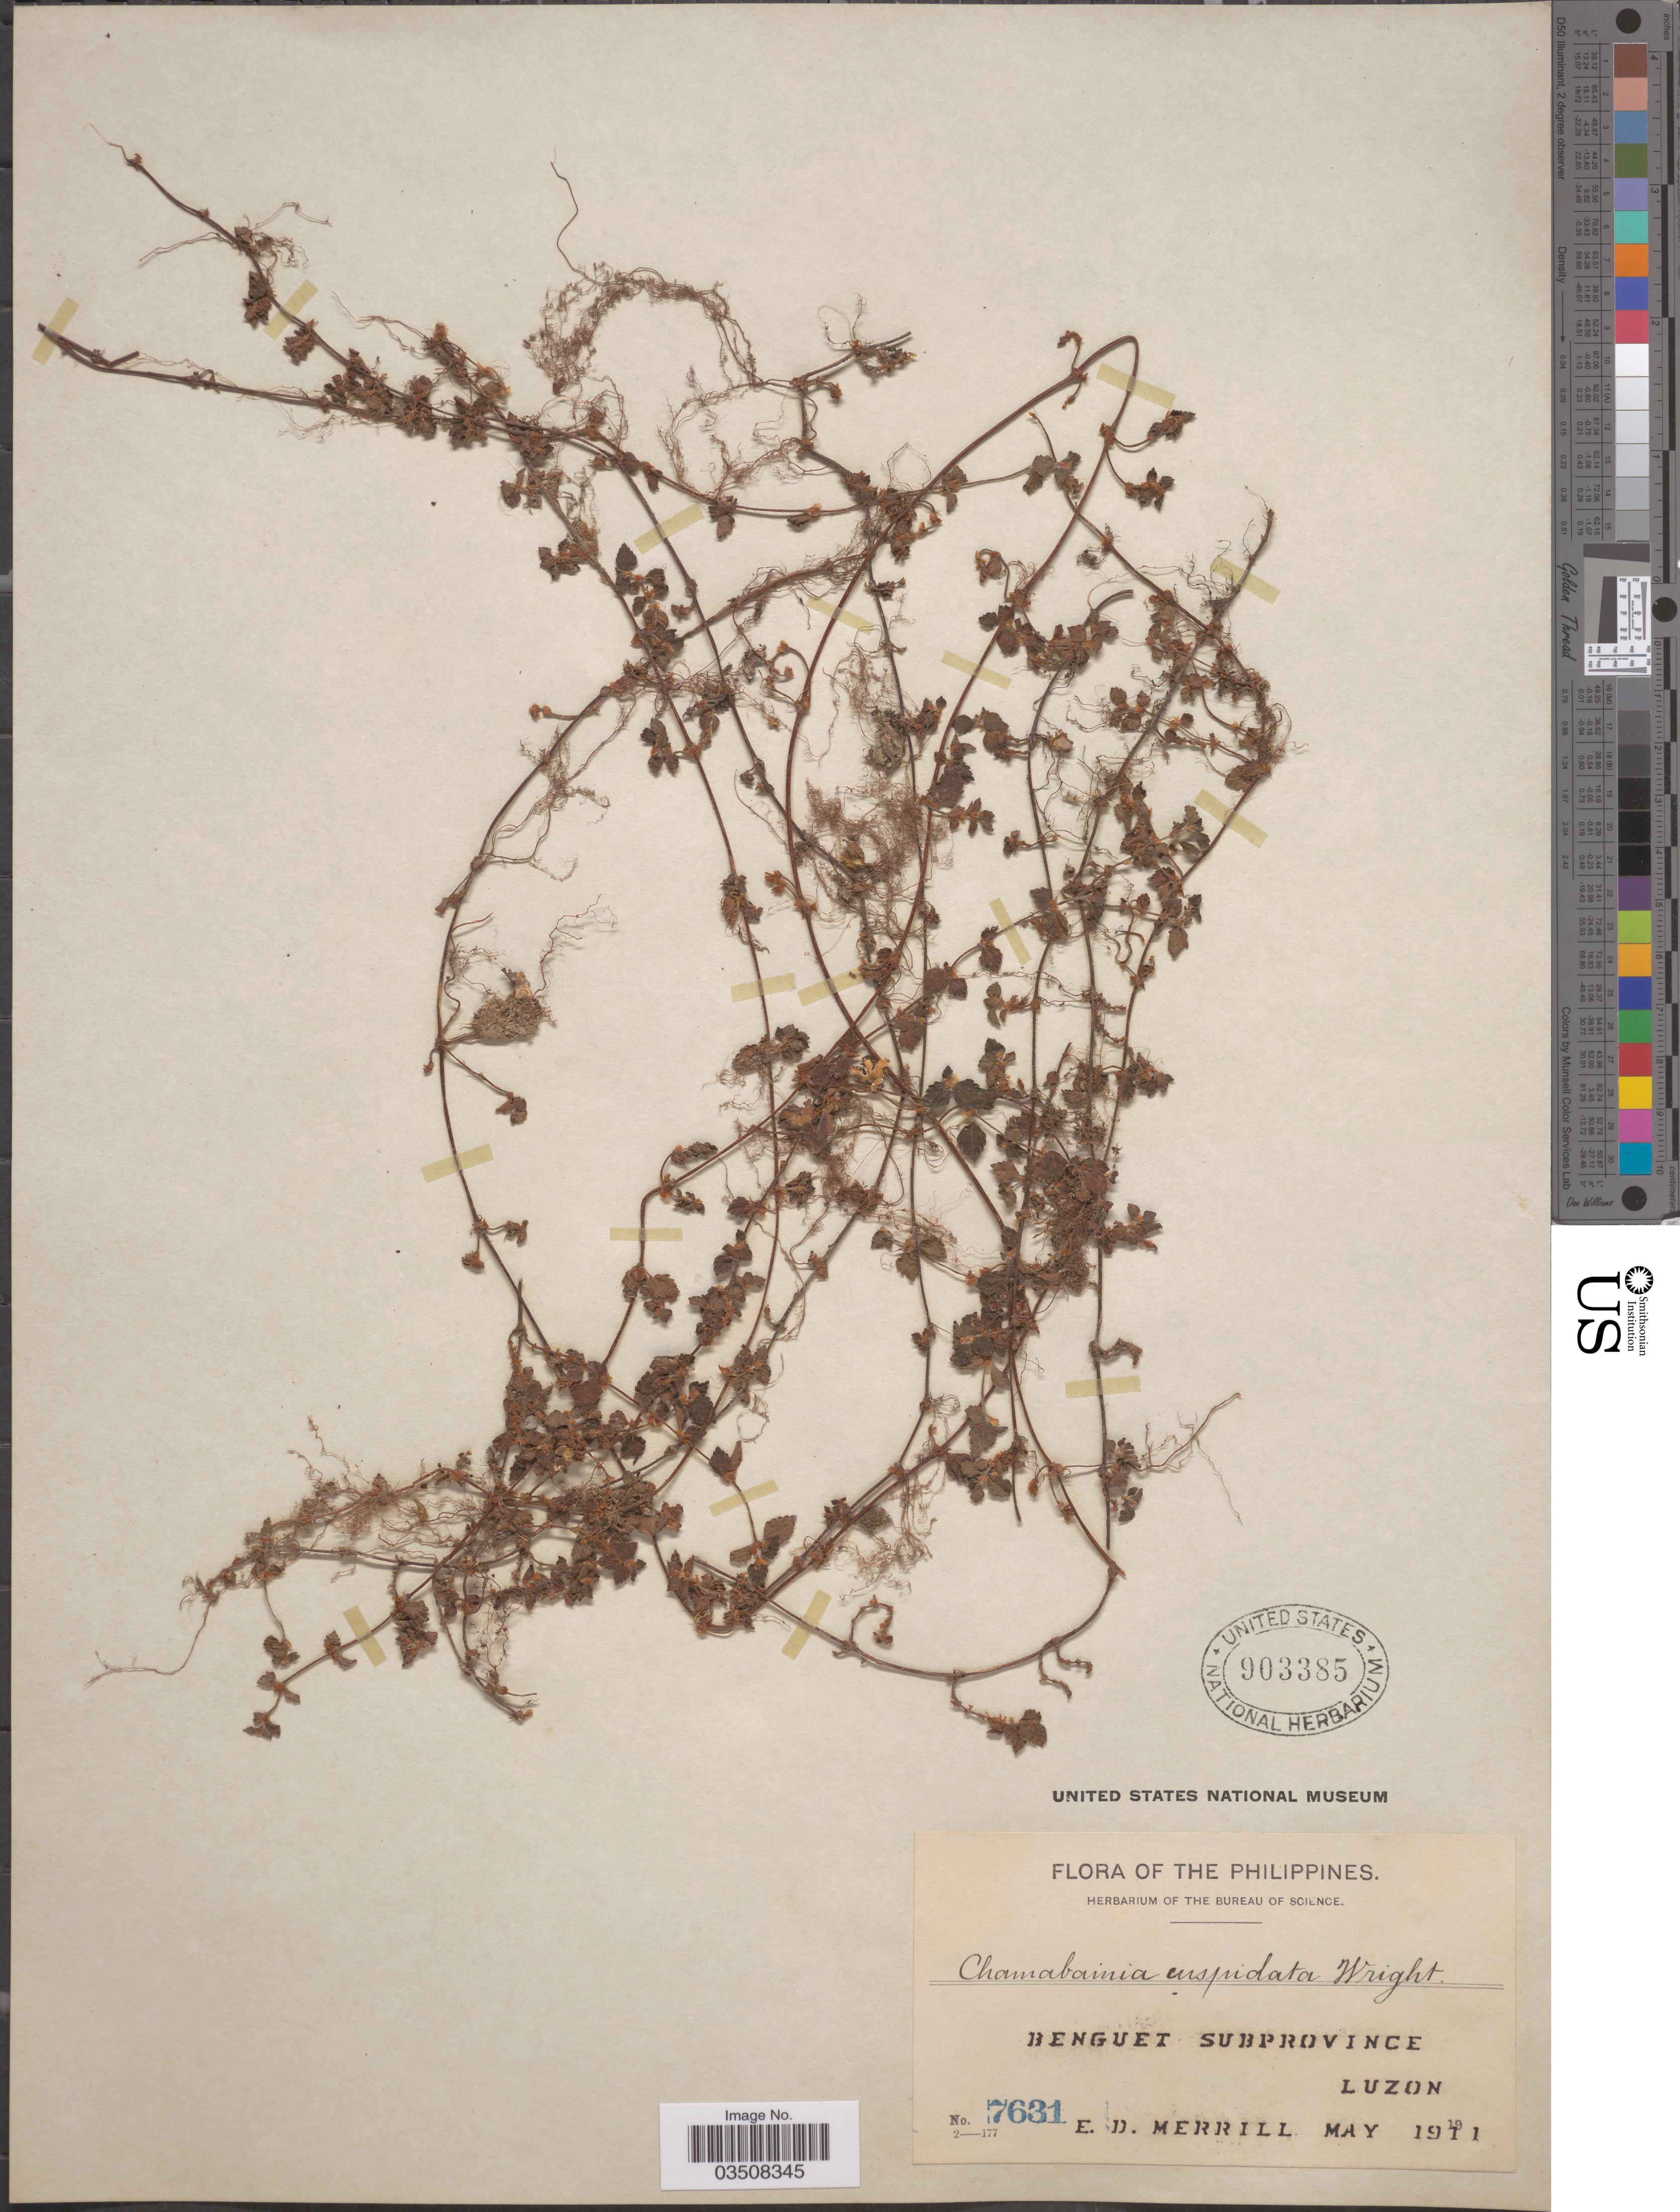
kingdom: Plantae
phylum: Tracheophyta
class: Magnoliopsida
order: Rosales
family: Urticaceae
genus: Chamabainia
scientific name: Chamabainia cuspidata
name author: Wight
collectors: E. D. Merrill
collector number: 7631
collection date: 1911-05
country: Philippines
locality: Benguet Subprovince, Luzon.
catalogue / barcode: US 903385